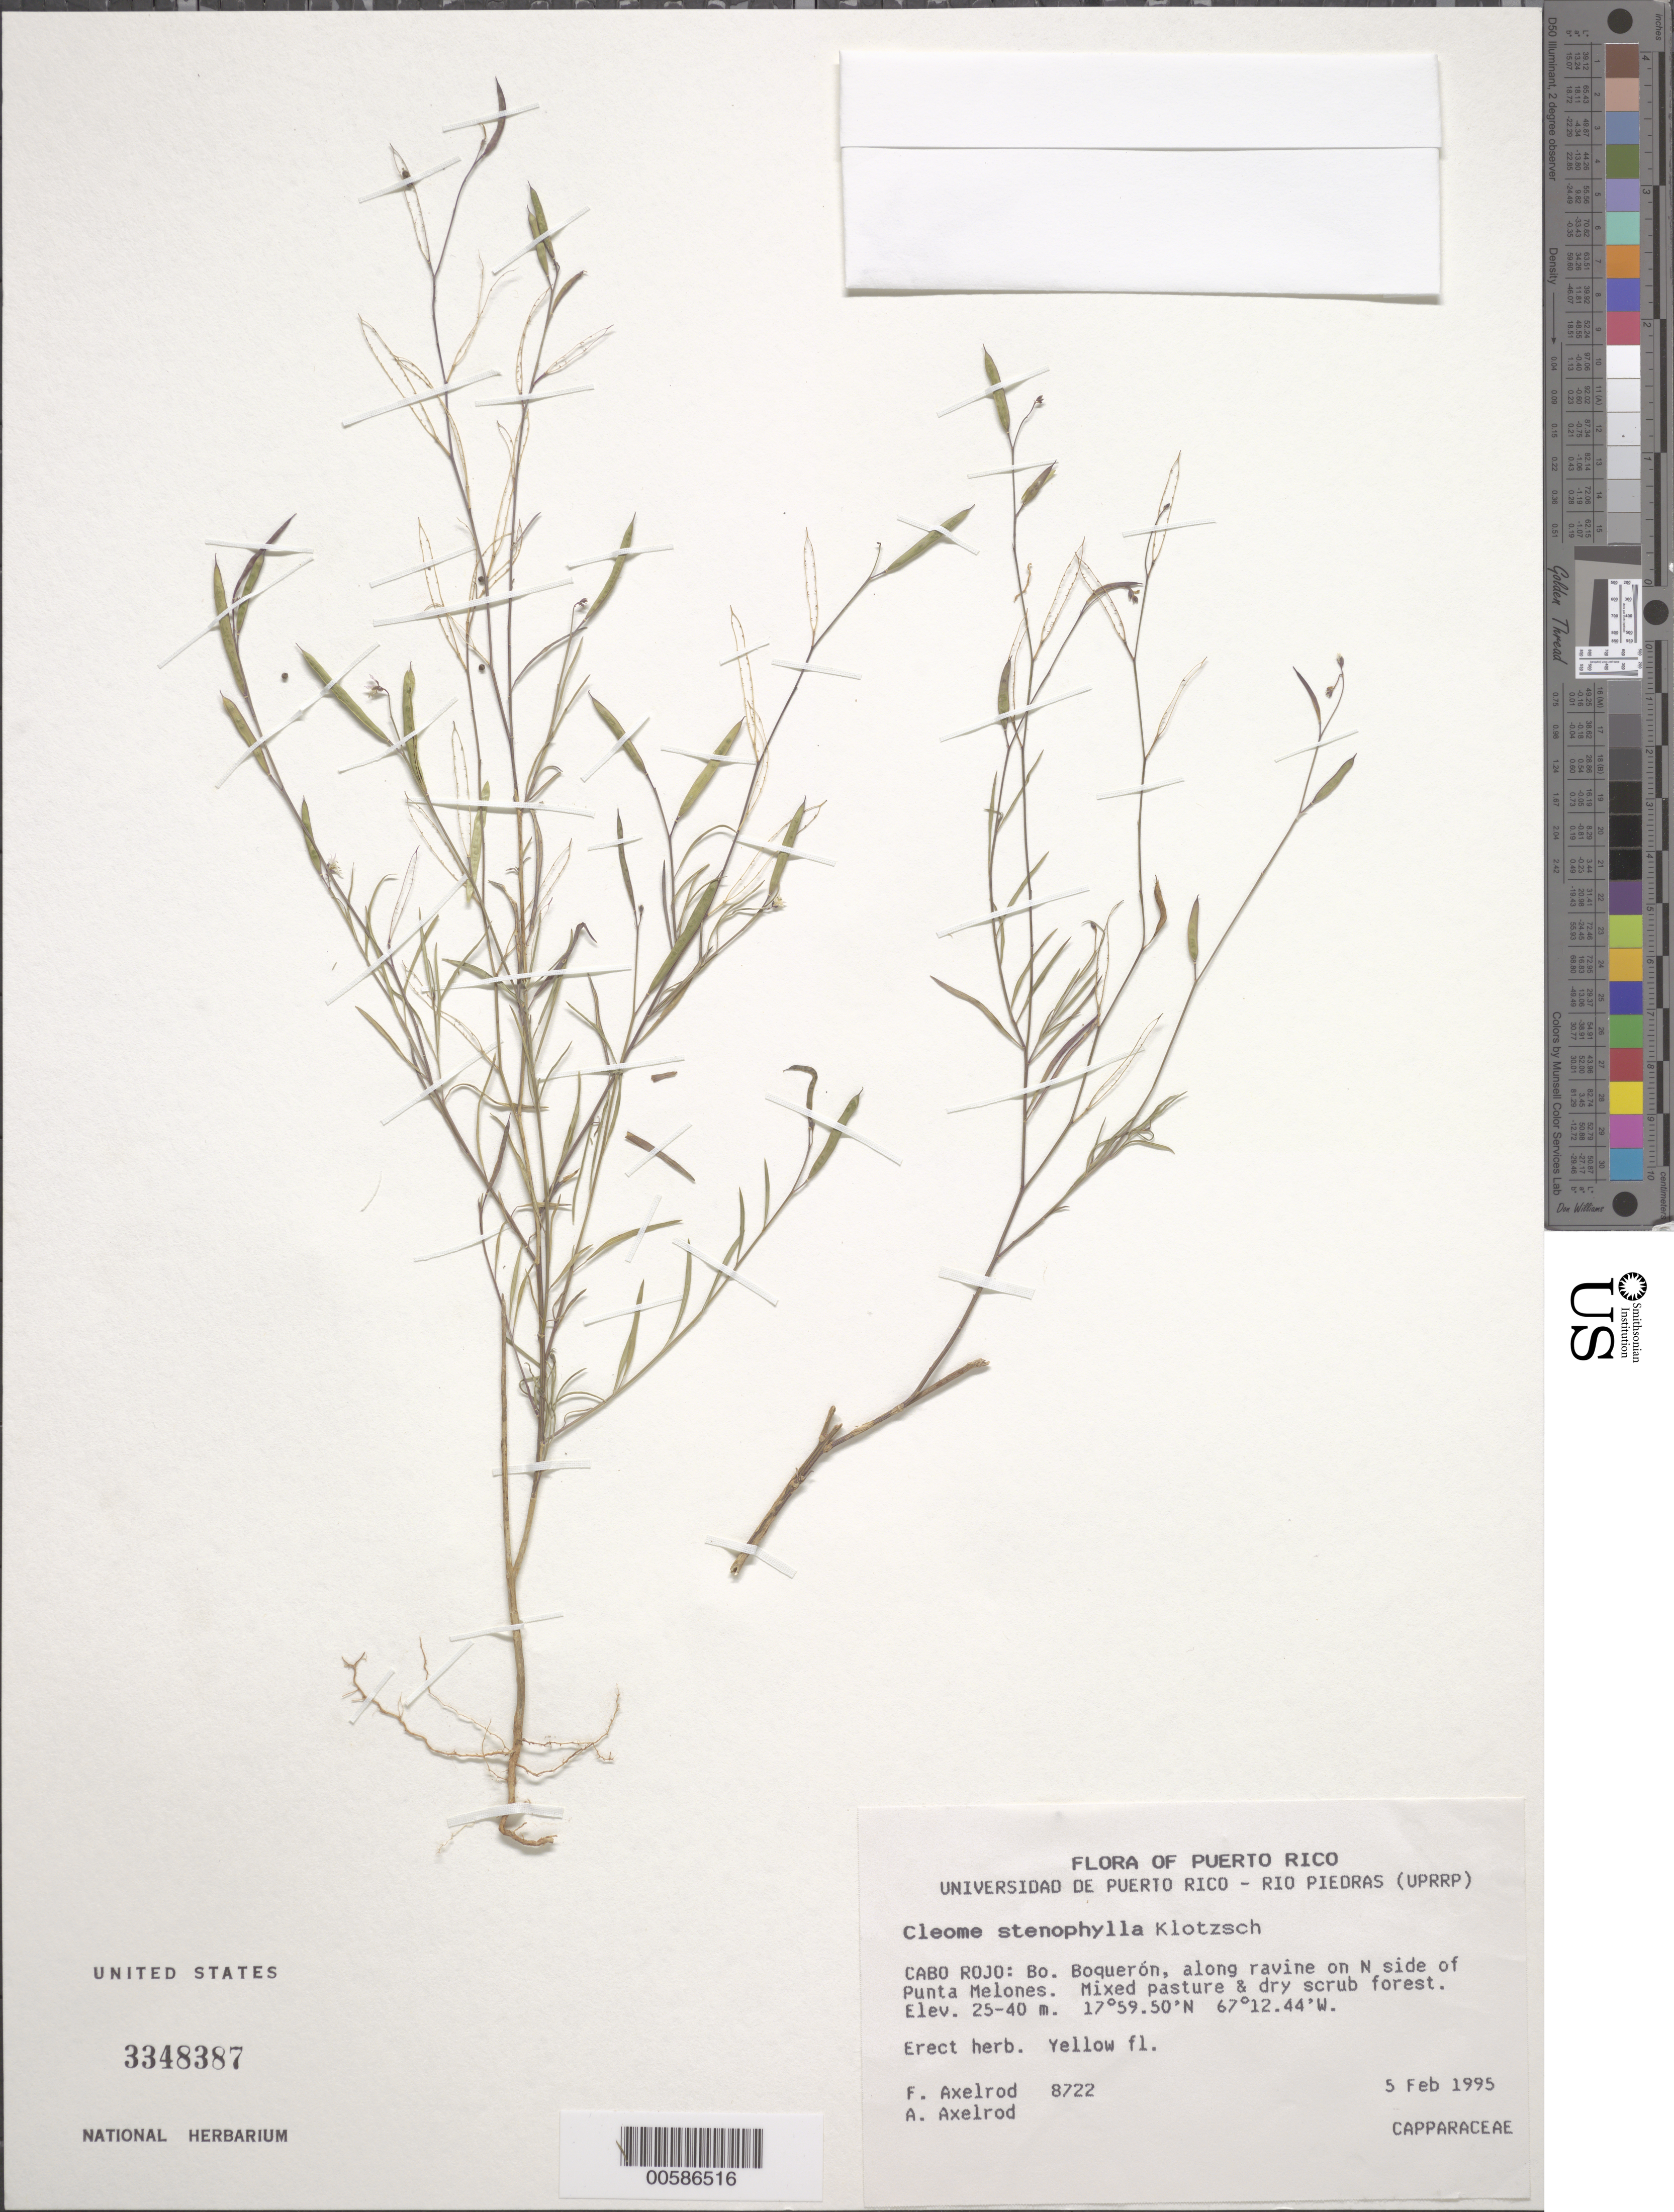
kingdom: Plantae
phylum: Tracheophyta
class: Magnoliopsida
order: Brassicales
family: Cleomaceae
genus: Physostemon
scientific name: Physostemon stenophyllus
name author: (Klotzsch ex Urb.) Iltis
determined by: Strong, M. T., (US), Smithsonian Institution - National Museum of Natural History (UNITED STATES)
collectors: F. Axelrod & A. Axelrod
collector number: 8722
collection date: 1995-02-05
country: Puerto Rico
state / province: Çabo Rojo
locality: Bo. Boquerón, along ravine on N side of Punta Melones.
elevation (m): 25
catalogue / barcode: US 3348387